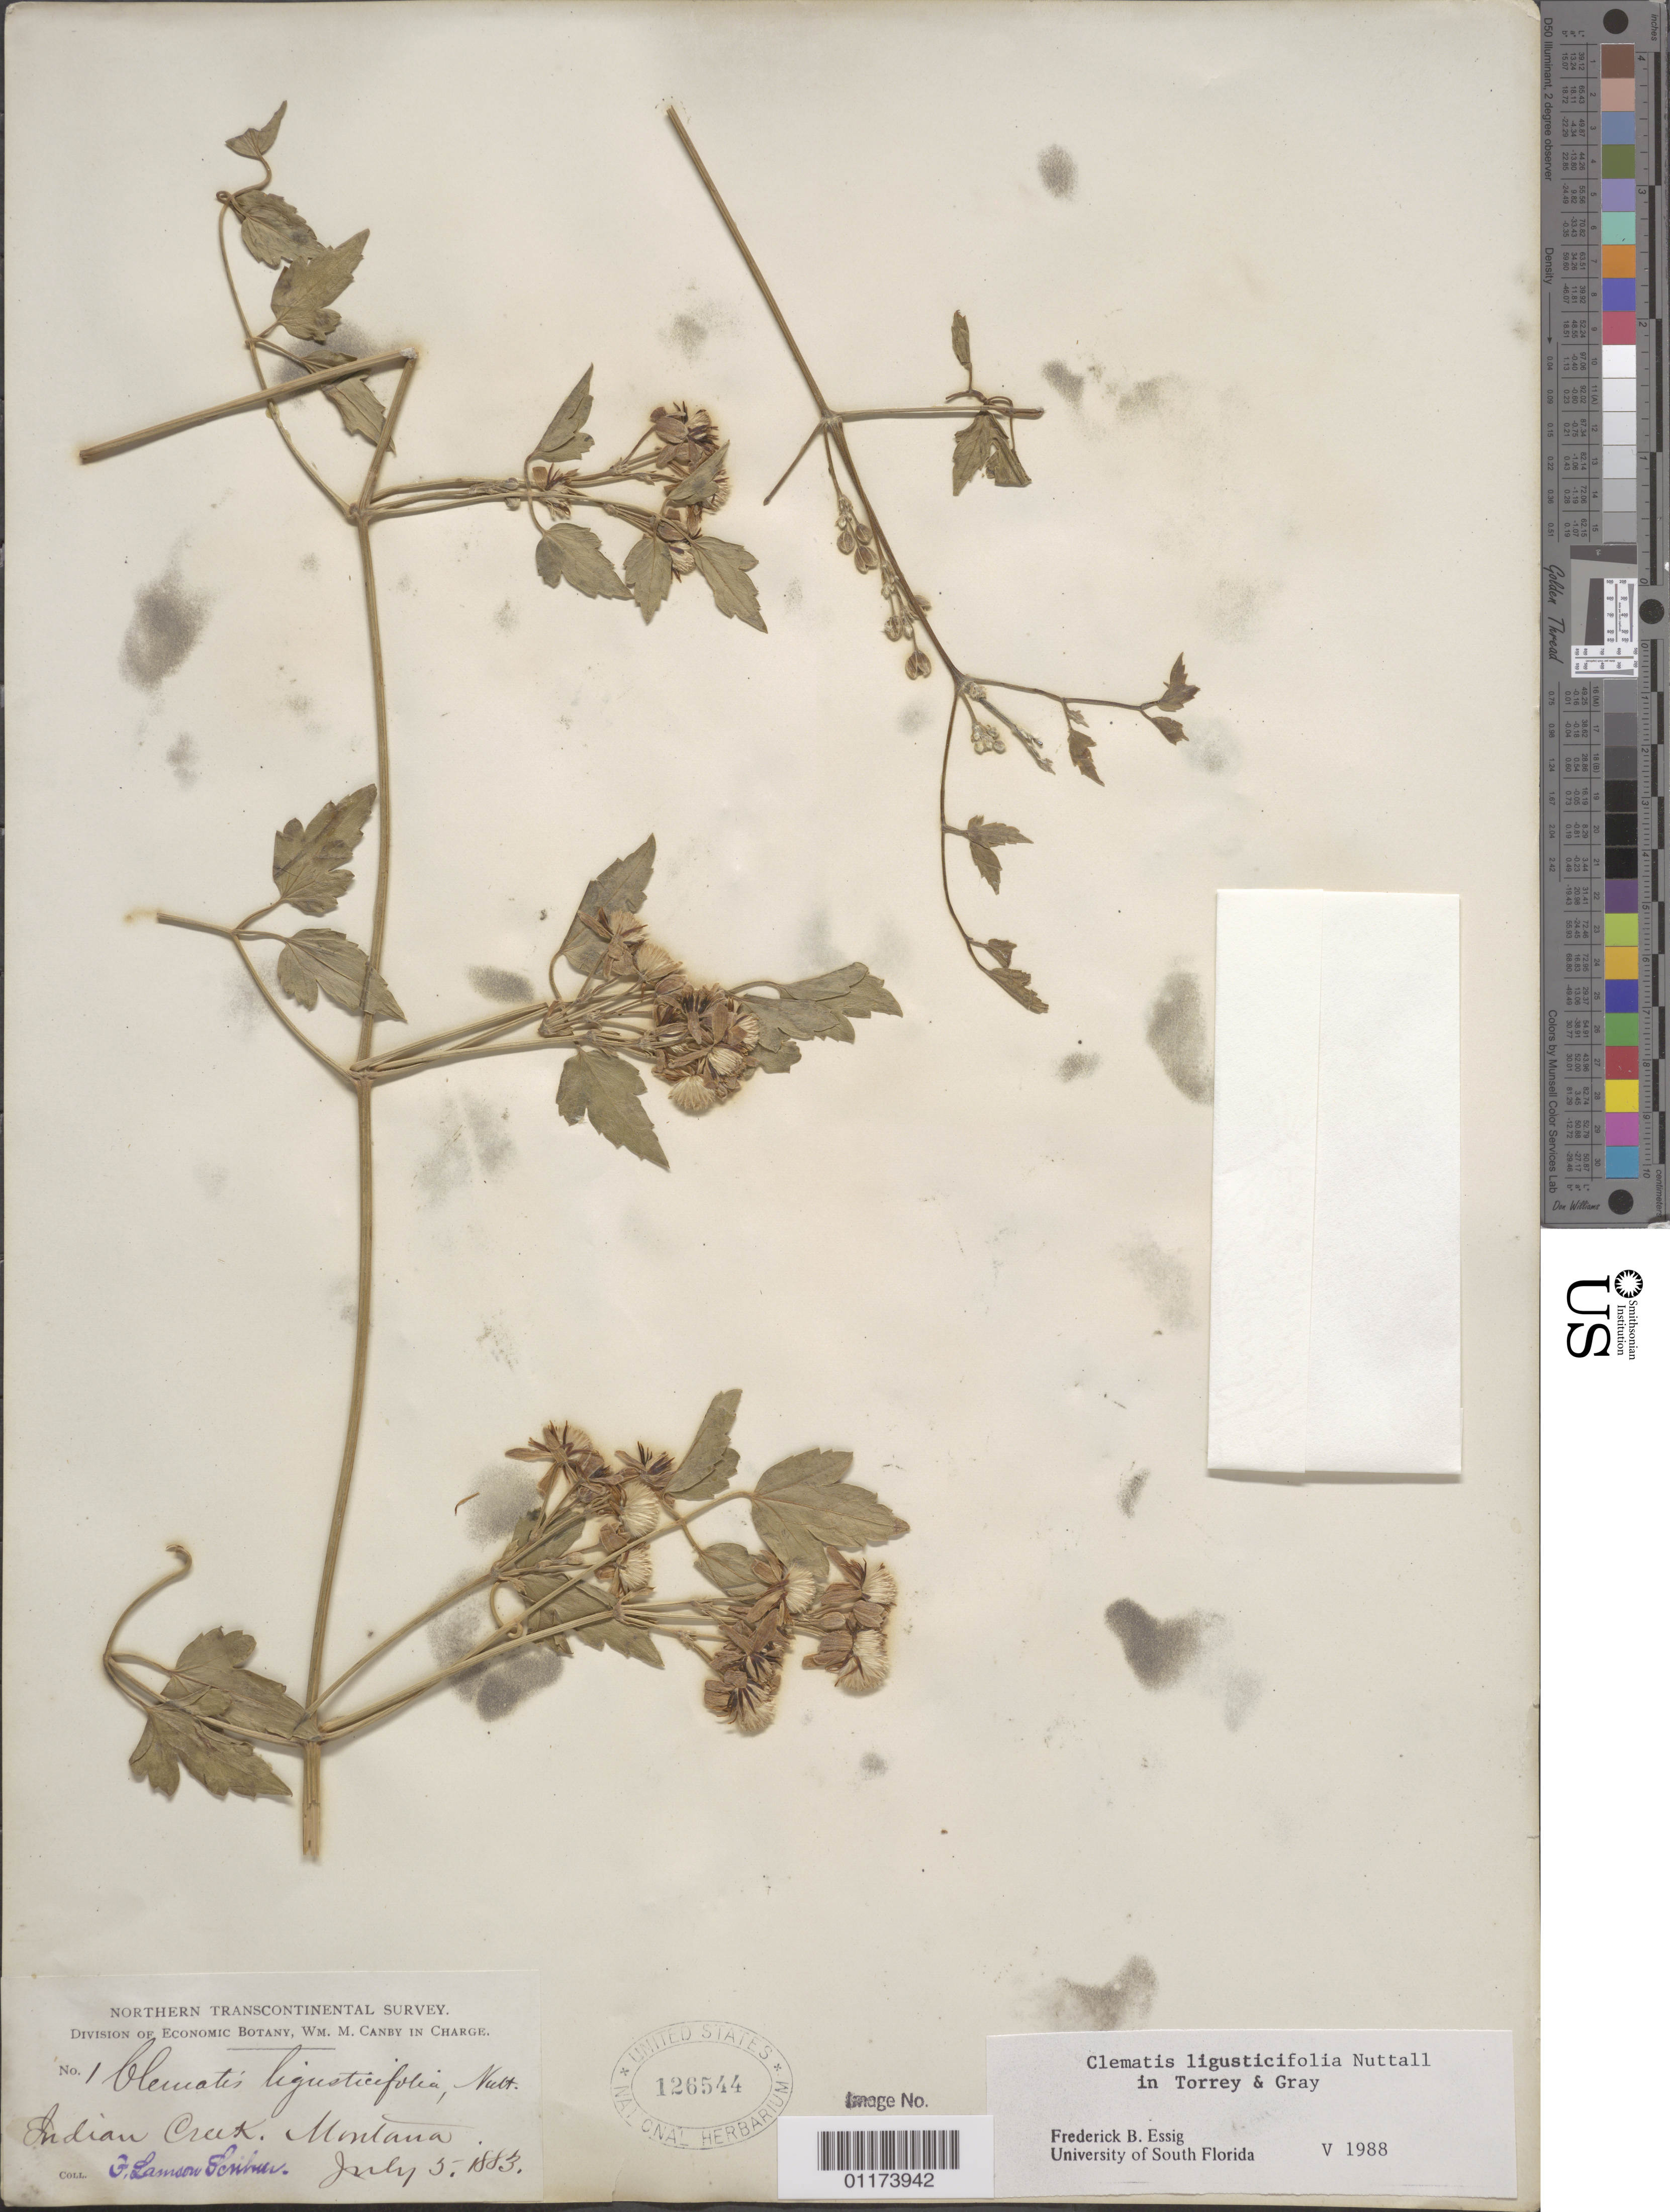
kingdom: Plantae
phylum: Tracheophyta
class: Magnoliopsida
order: Ranunculales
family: Ranunculaceae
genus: Clematis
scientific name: Clematis ligusticifolia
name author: Nutt.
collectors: F. L. Scribner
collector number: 1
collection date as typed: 05 Jul 1883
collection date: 1883-07-05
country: United States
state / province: Montana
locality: Indian Creek.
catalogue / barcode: US 126544